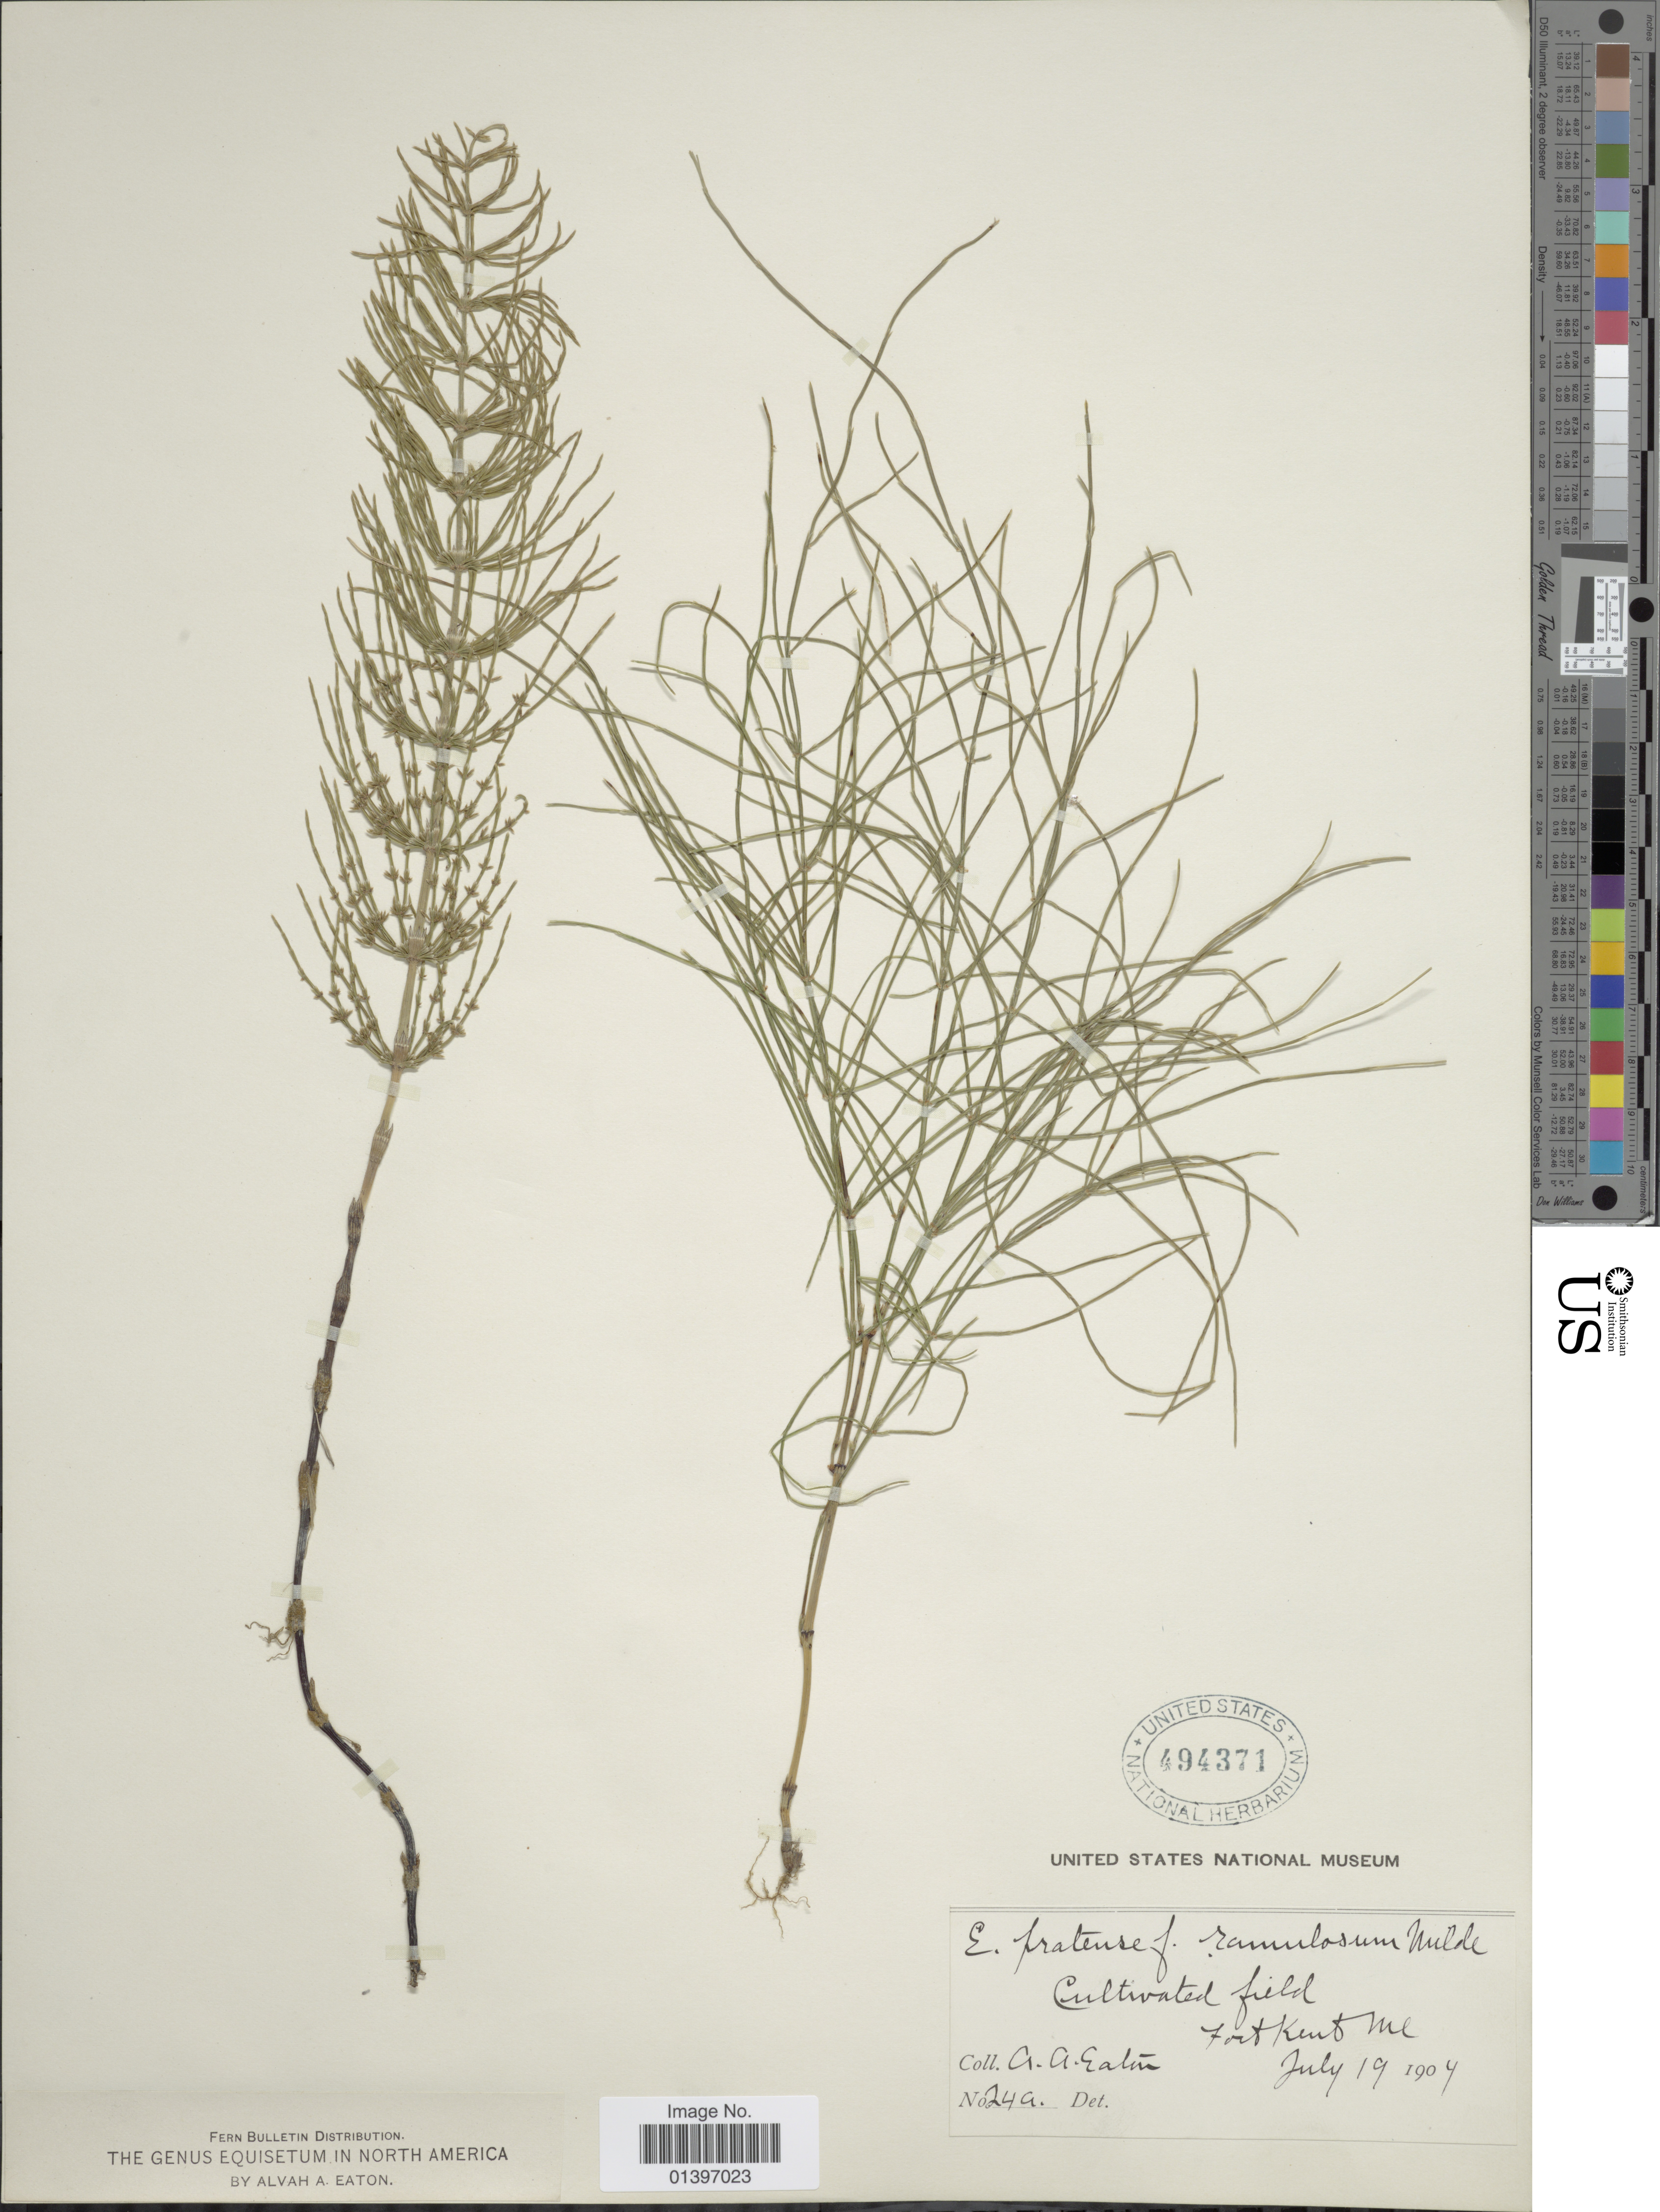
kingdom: Plantae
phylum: Tracheophyta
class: Polypodiopsida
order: Equisetales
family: Equisetaceae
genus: Equisetum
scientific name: Equisetum pratense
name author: Ehrh.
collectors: A. A. Eaton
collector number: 24a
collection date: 1904-07-19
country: United States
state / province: Maine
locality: Cultivated field, Fort Kent ME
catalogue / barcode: US 494371